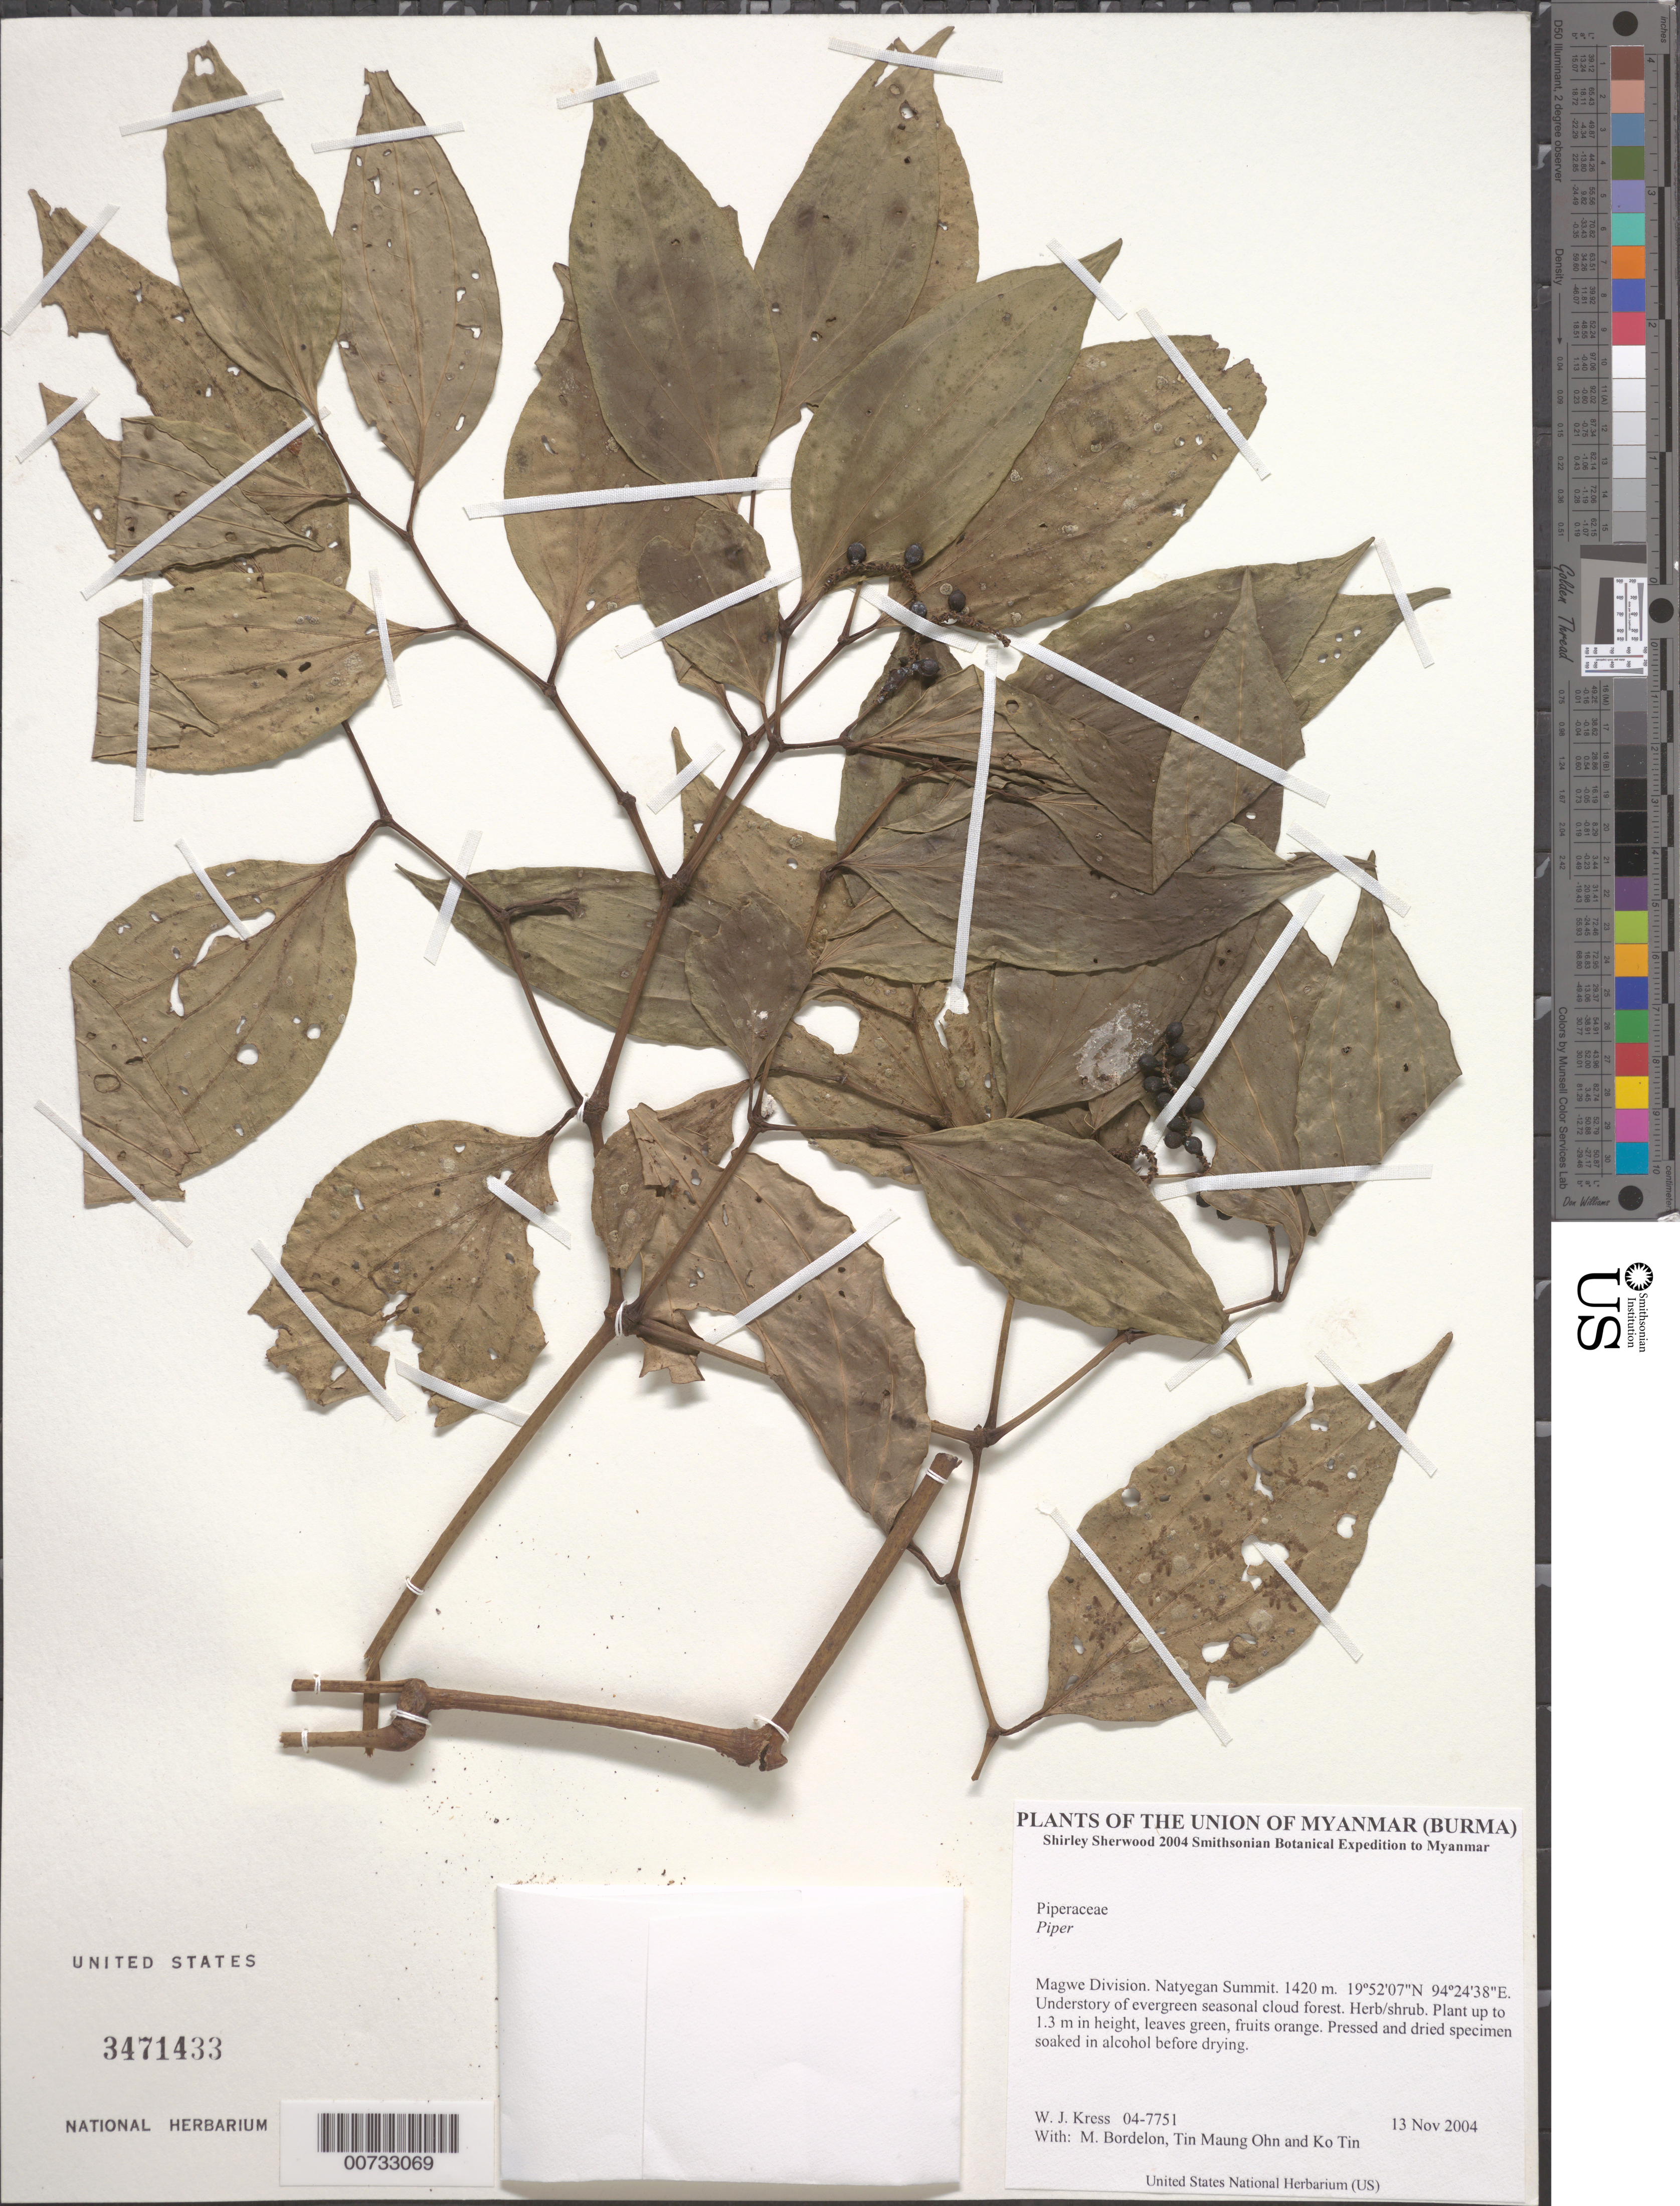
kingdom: Plantae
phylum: Tracheophyta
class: Magnoliopsida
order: Piperales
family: Piperaceae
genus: Piper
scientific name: Piper sp.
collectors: W. J. Kress, M. Bordelon, Tin Maung Ohn & Ko Tin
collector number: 04-7751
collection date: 2004-11-13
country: Myanmar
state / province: Magway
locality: Natyegan Summit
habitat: Understory of evergreen seasonal cloud forest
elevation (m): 1420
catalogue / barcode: US 3471433